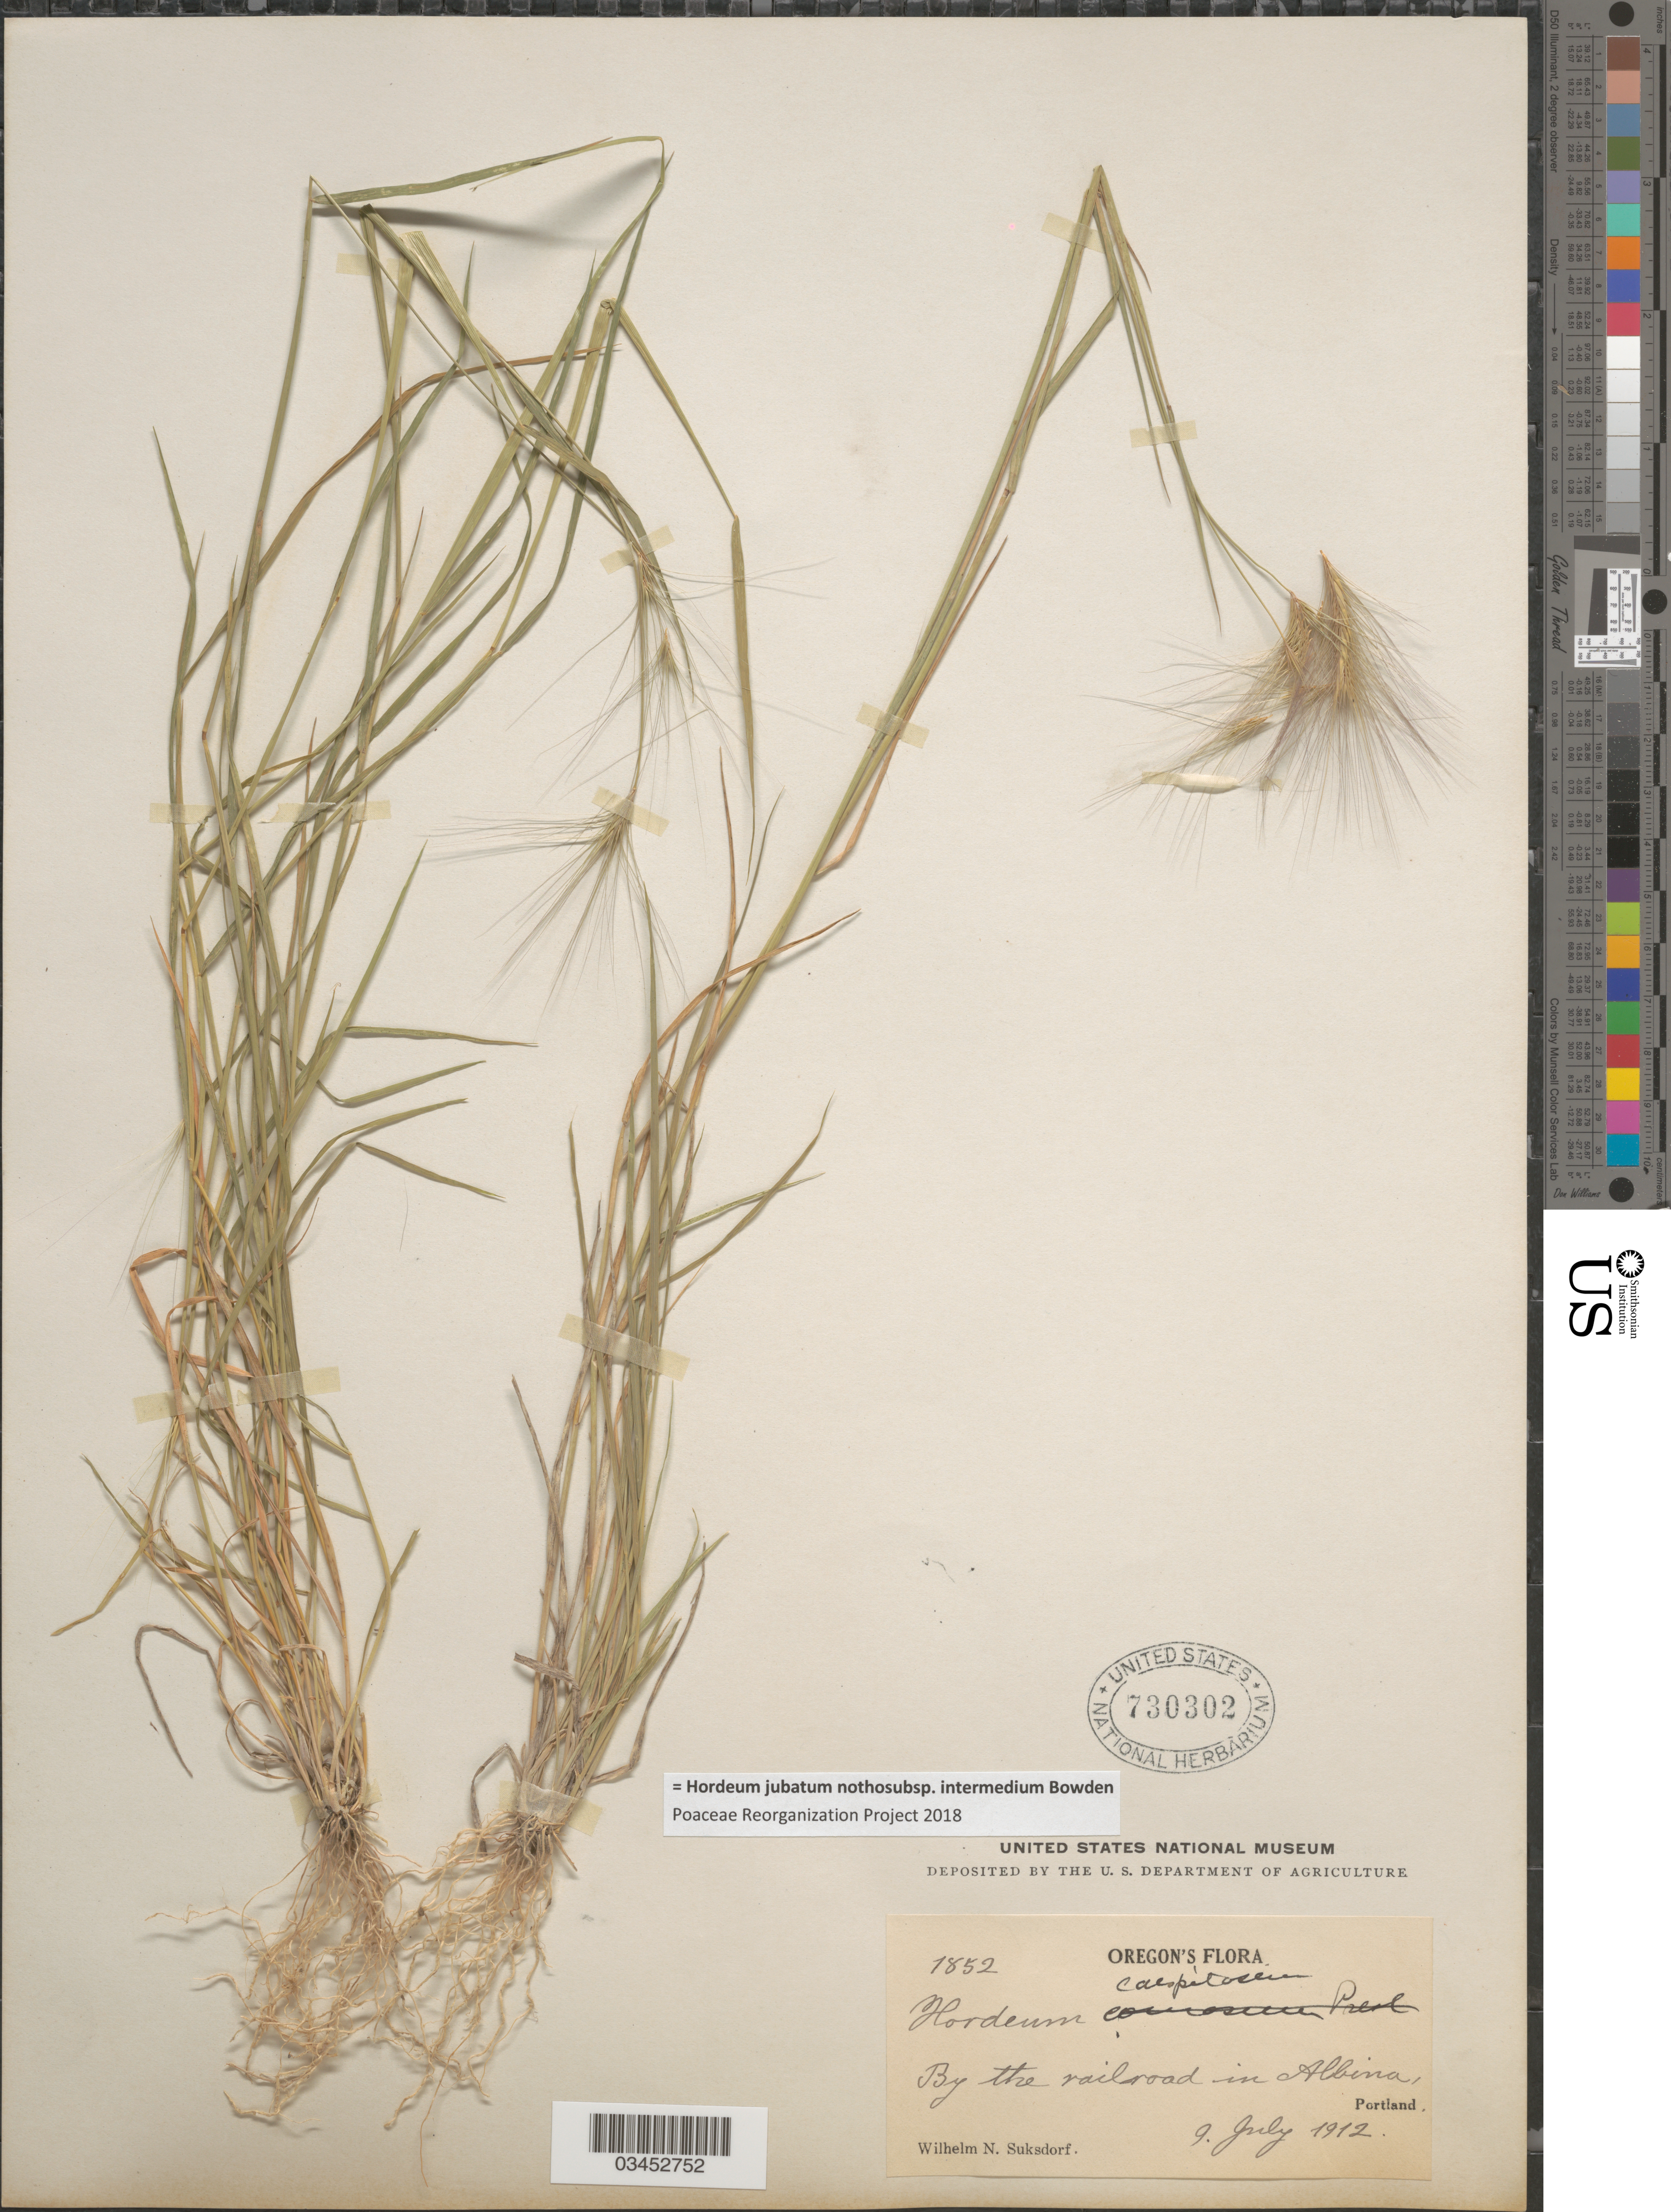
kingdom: Plantae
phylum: Tracheophyta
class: Liliopsida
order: Poales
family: Poaceae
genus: Hordeum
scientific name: Hordeum jubatum nothosubsp. intermedium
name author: Bowden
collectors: W. N. Suksdorf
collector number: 1852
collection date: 1912-07-09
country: United States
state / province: Oregon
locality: By the railroad in Albina, Portland.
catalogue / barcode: US 730302